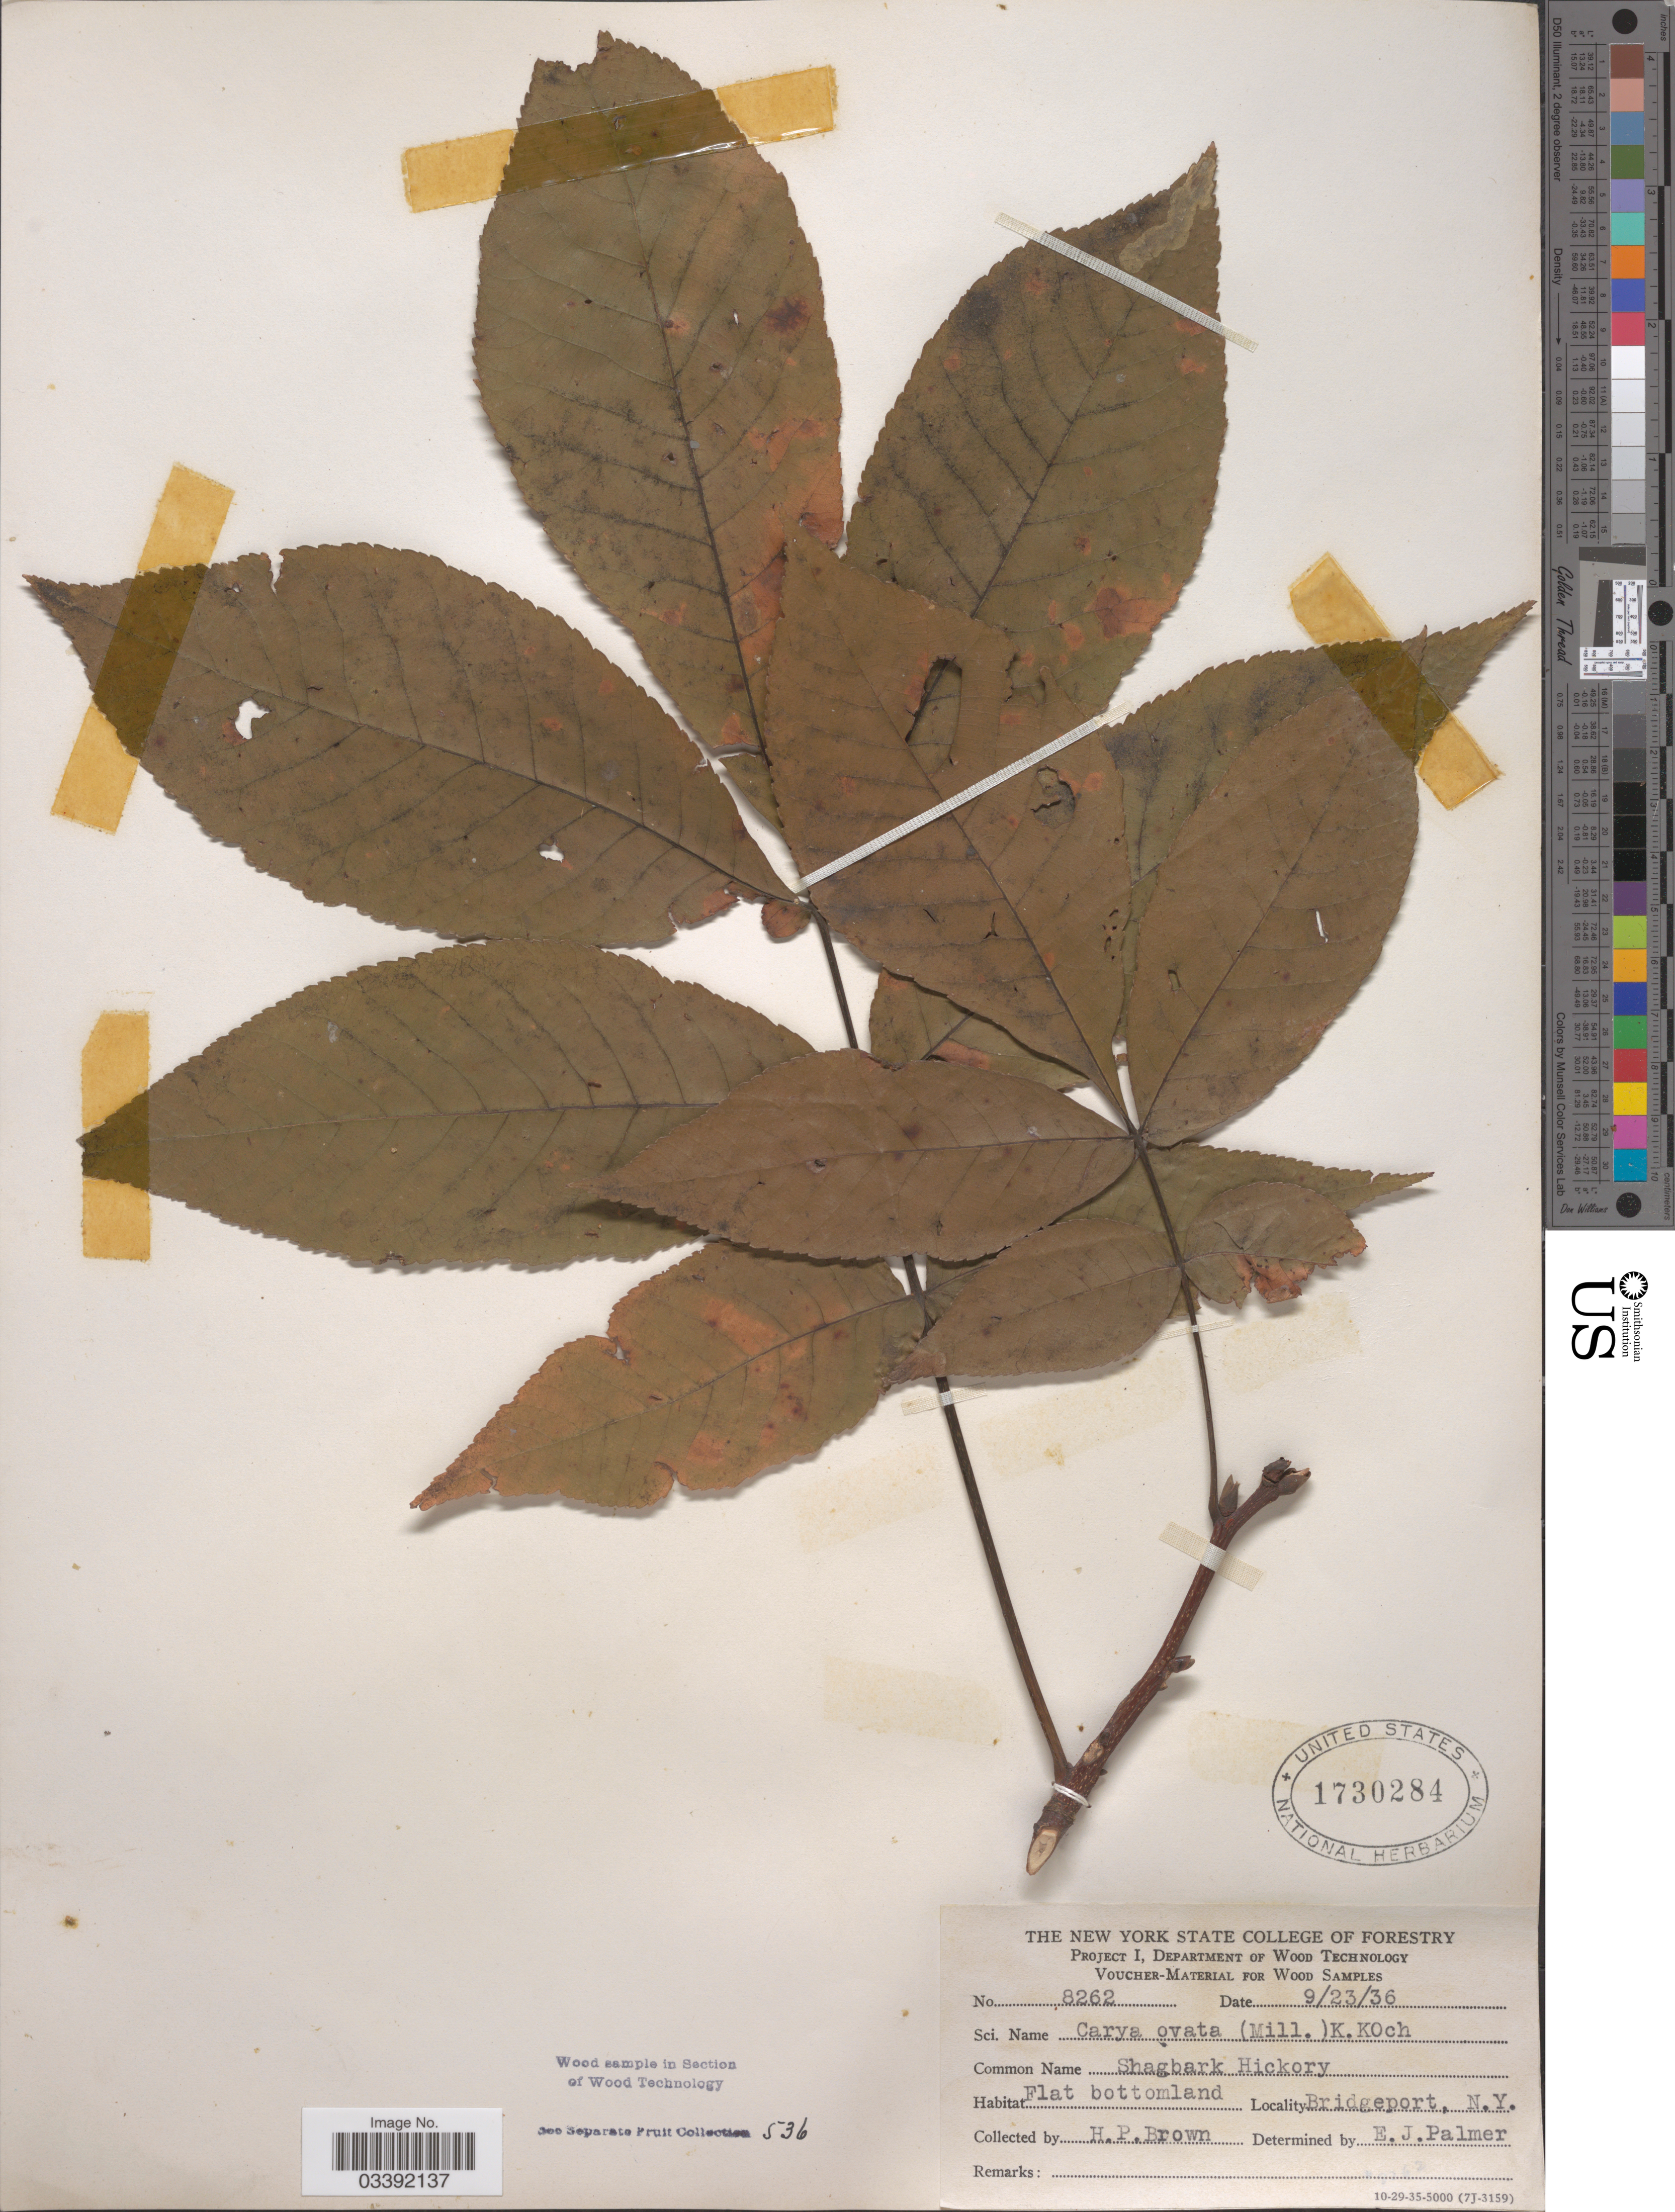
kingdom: Plantae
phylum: Tracheophyta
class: Magnoliopsida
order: Fagales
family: Juglandaceae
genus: Carya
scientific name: Carya ovata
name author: (Mill.) K. Koch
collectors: H. P. Brown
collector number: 8262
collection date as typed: Transcribed d/m/y: 23/9/36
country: United States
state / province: New York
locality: Flat bottomland. Bridgeport.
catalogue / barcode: US 1730284